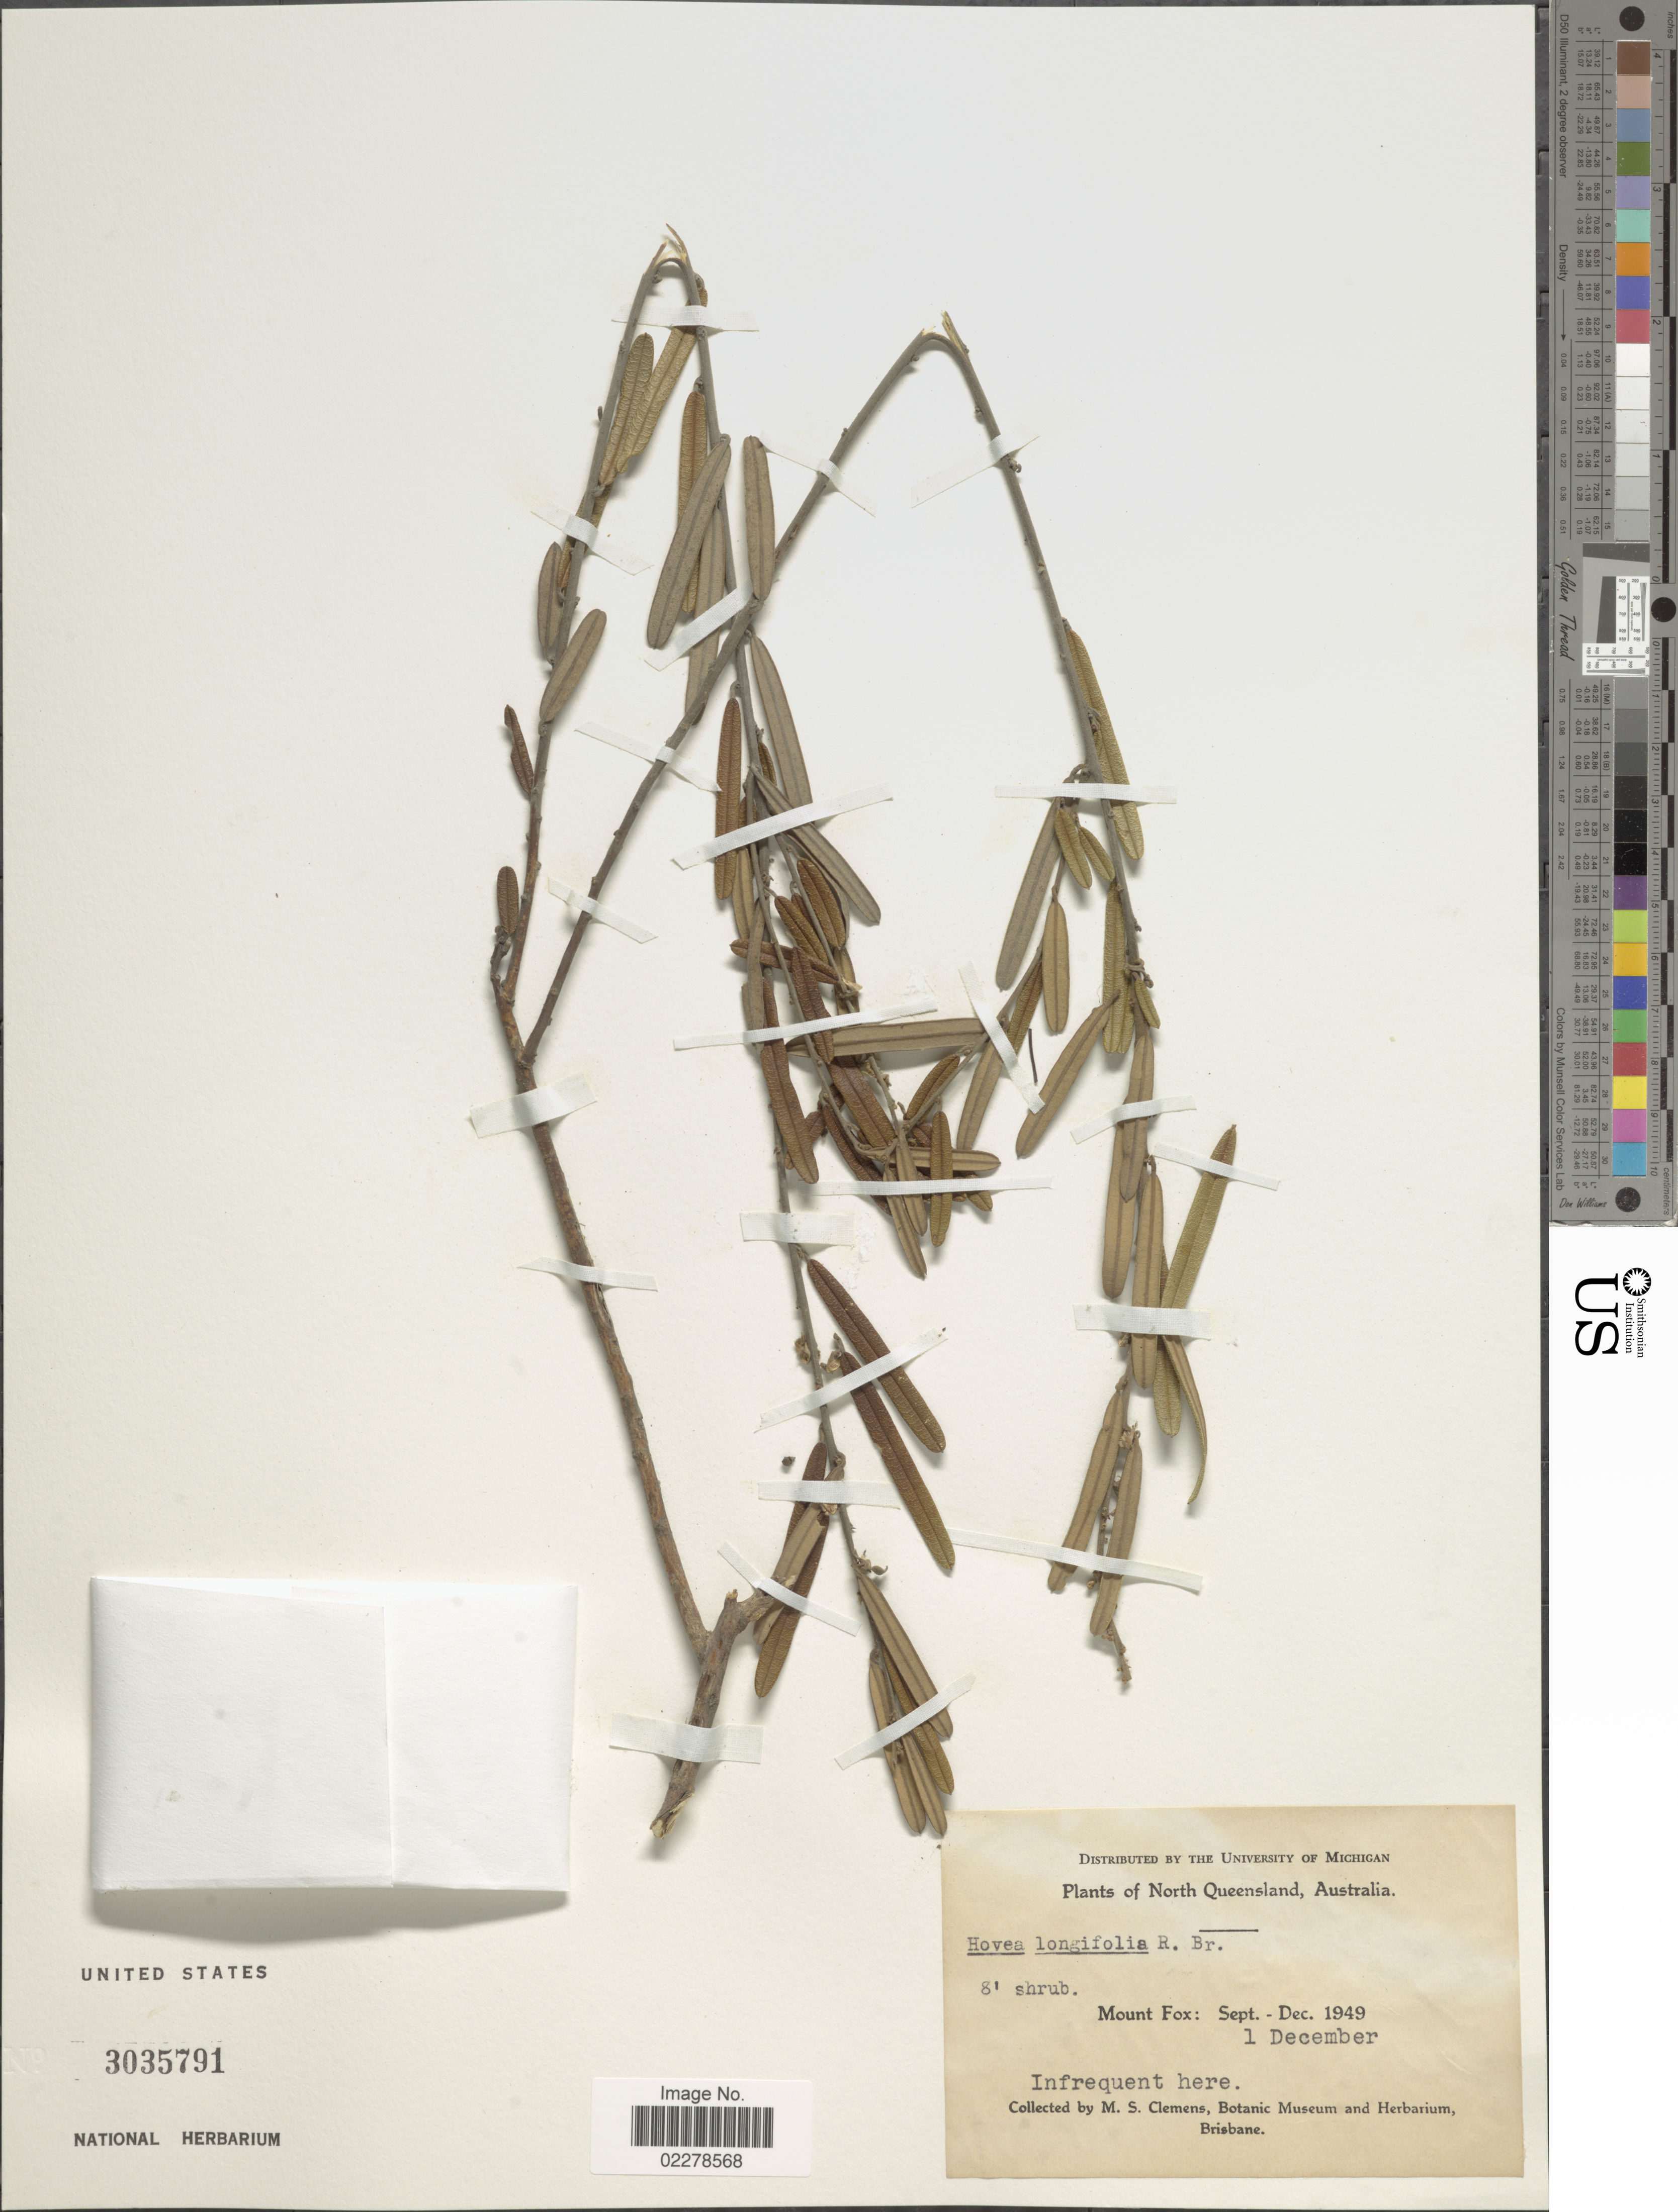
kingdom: Plantae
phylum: Tracheophyta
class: Magnoliopsida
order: Fabales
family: Fabaceae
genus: Hovea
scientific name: Hovea longifolia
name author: R. Br.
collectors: M. S. Clemens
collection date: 1949-12-01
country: Australia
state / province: Queensland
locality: North Queensland. Mount Fox.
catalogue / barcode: US 3035791